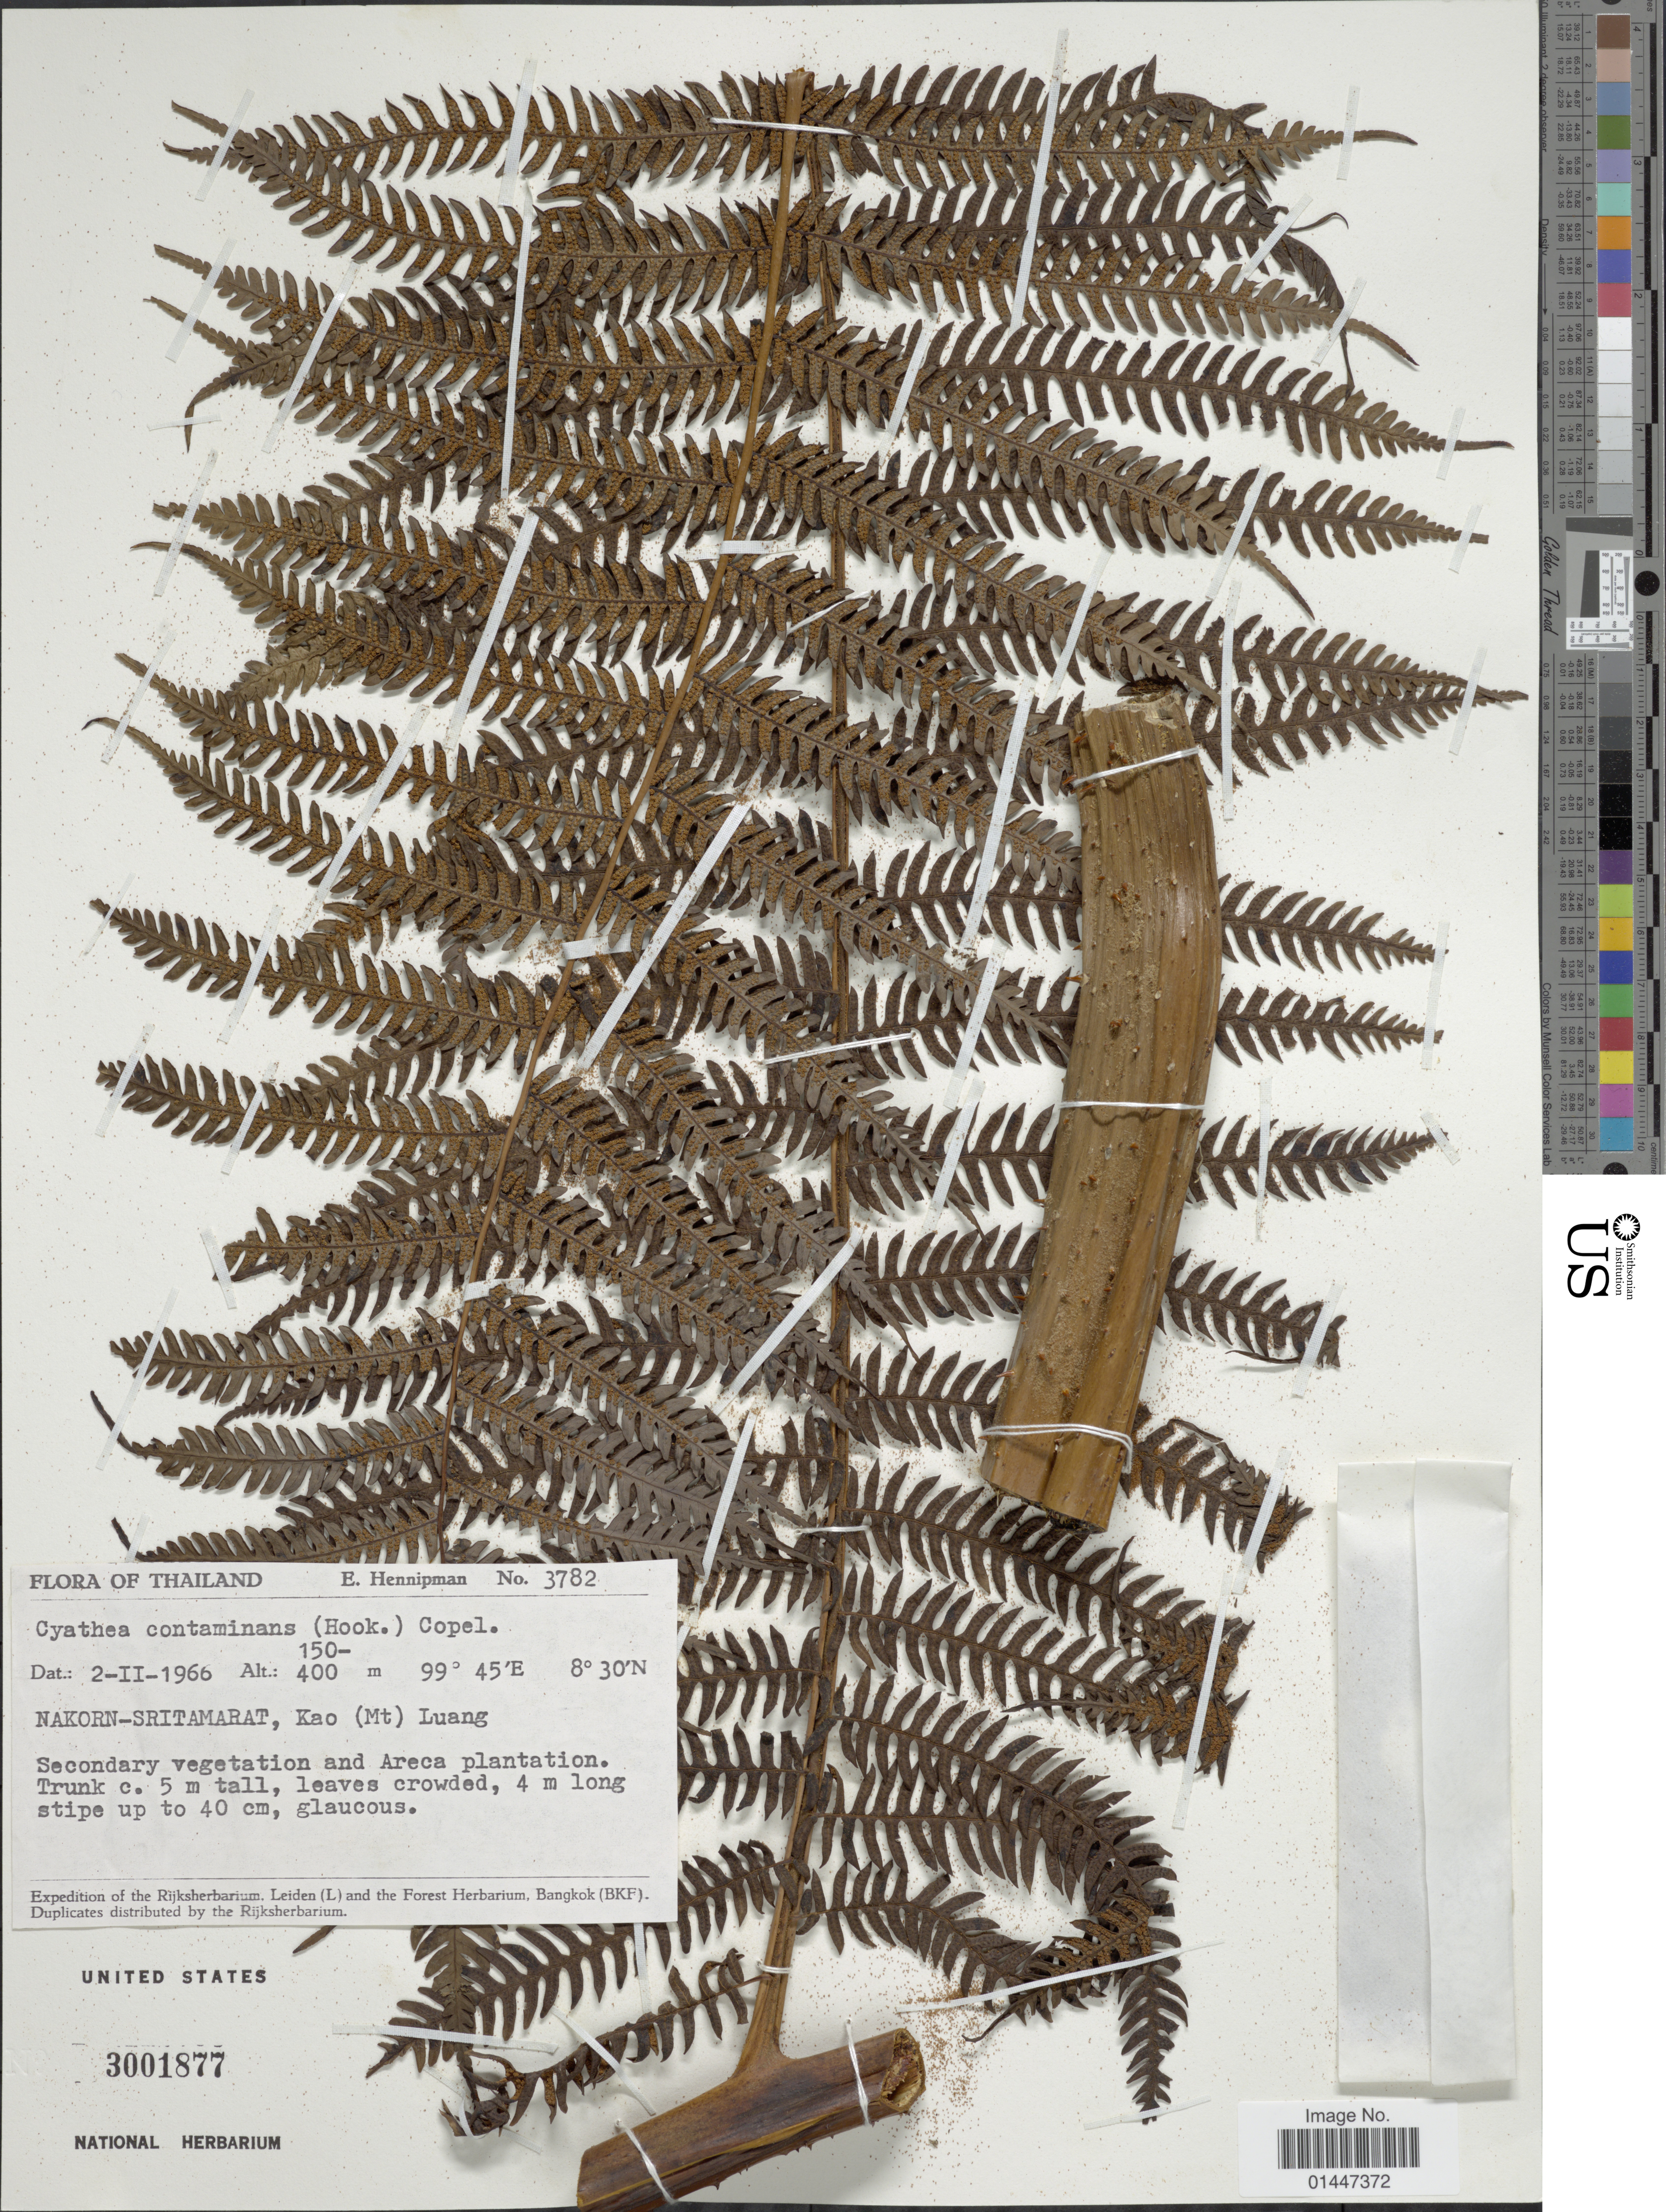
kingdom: Plantae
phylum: Tracheophyta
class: Polypodiopsida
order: Cyatheales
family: Cyatheaceae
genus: Sphaeropteris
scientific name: Sphaeropteris glauca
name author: (Blume) R.M. Tryon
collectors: E. Hennipman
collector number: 3782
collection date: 1966-02-02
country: Thailand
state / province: Nakhon Si Thammarat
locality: Nakorn-Sritamarat, Kao (Mt) Luang.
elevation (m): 150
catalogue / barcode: US 3001877